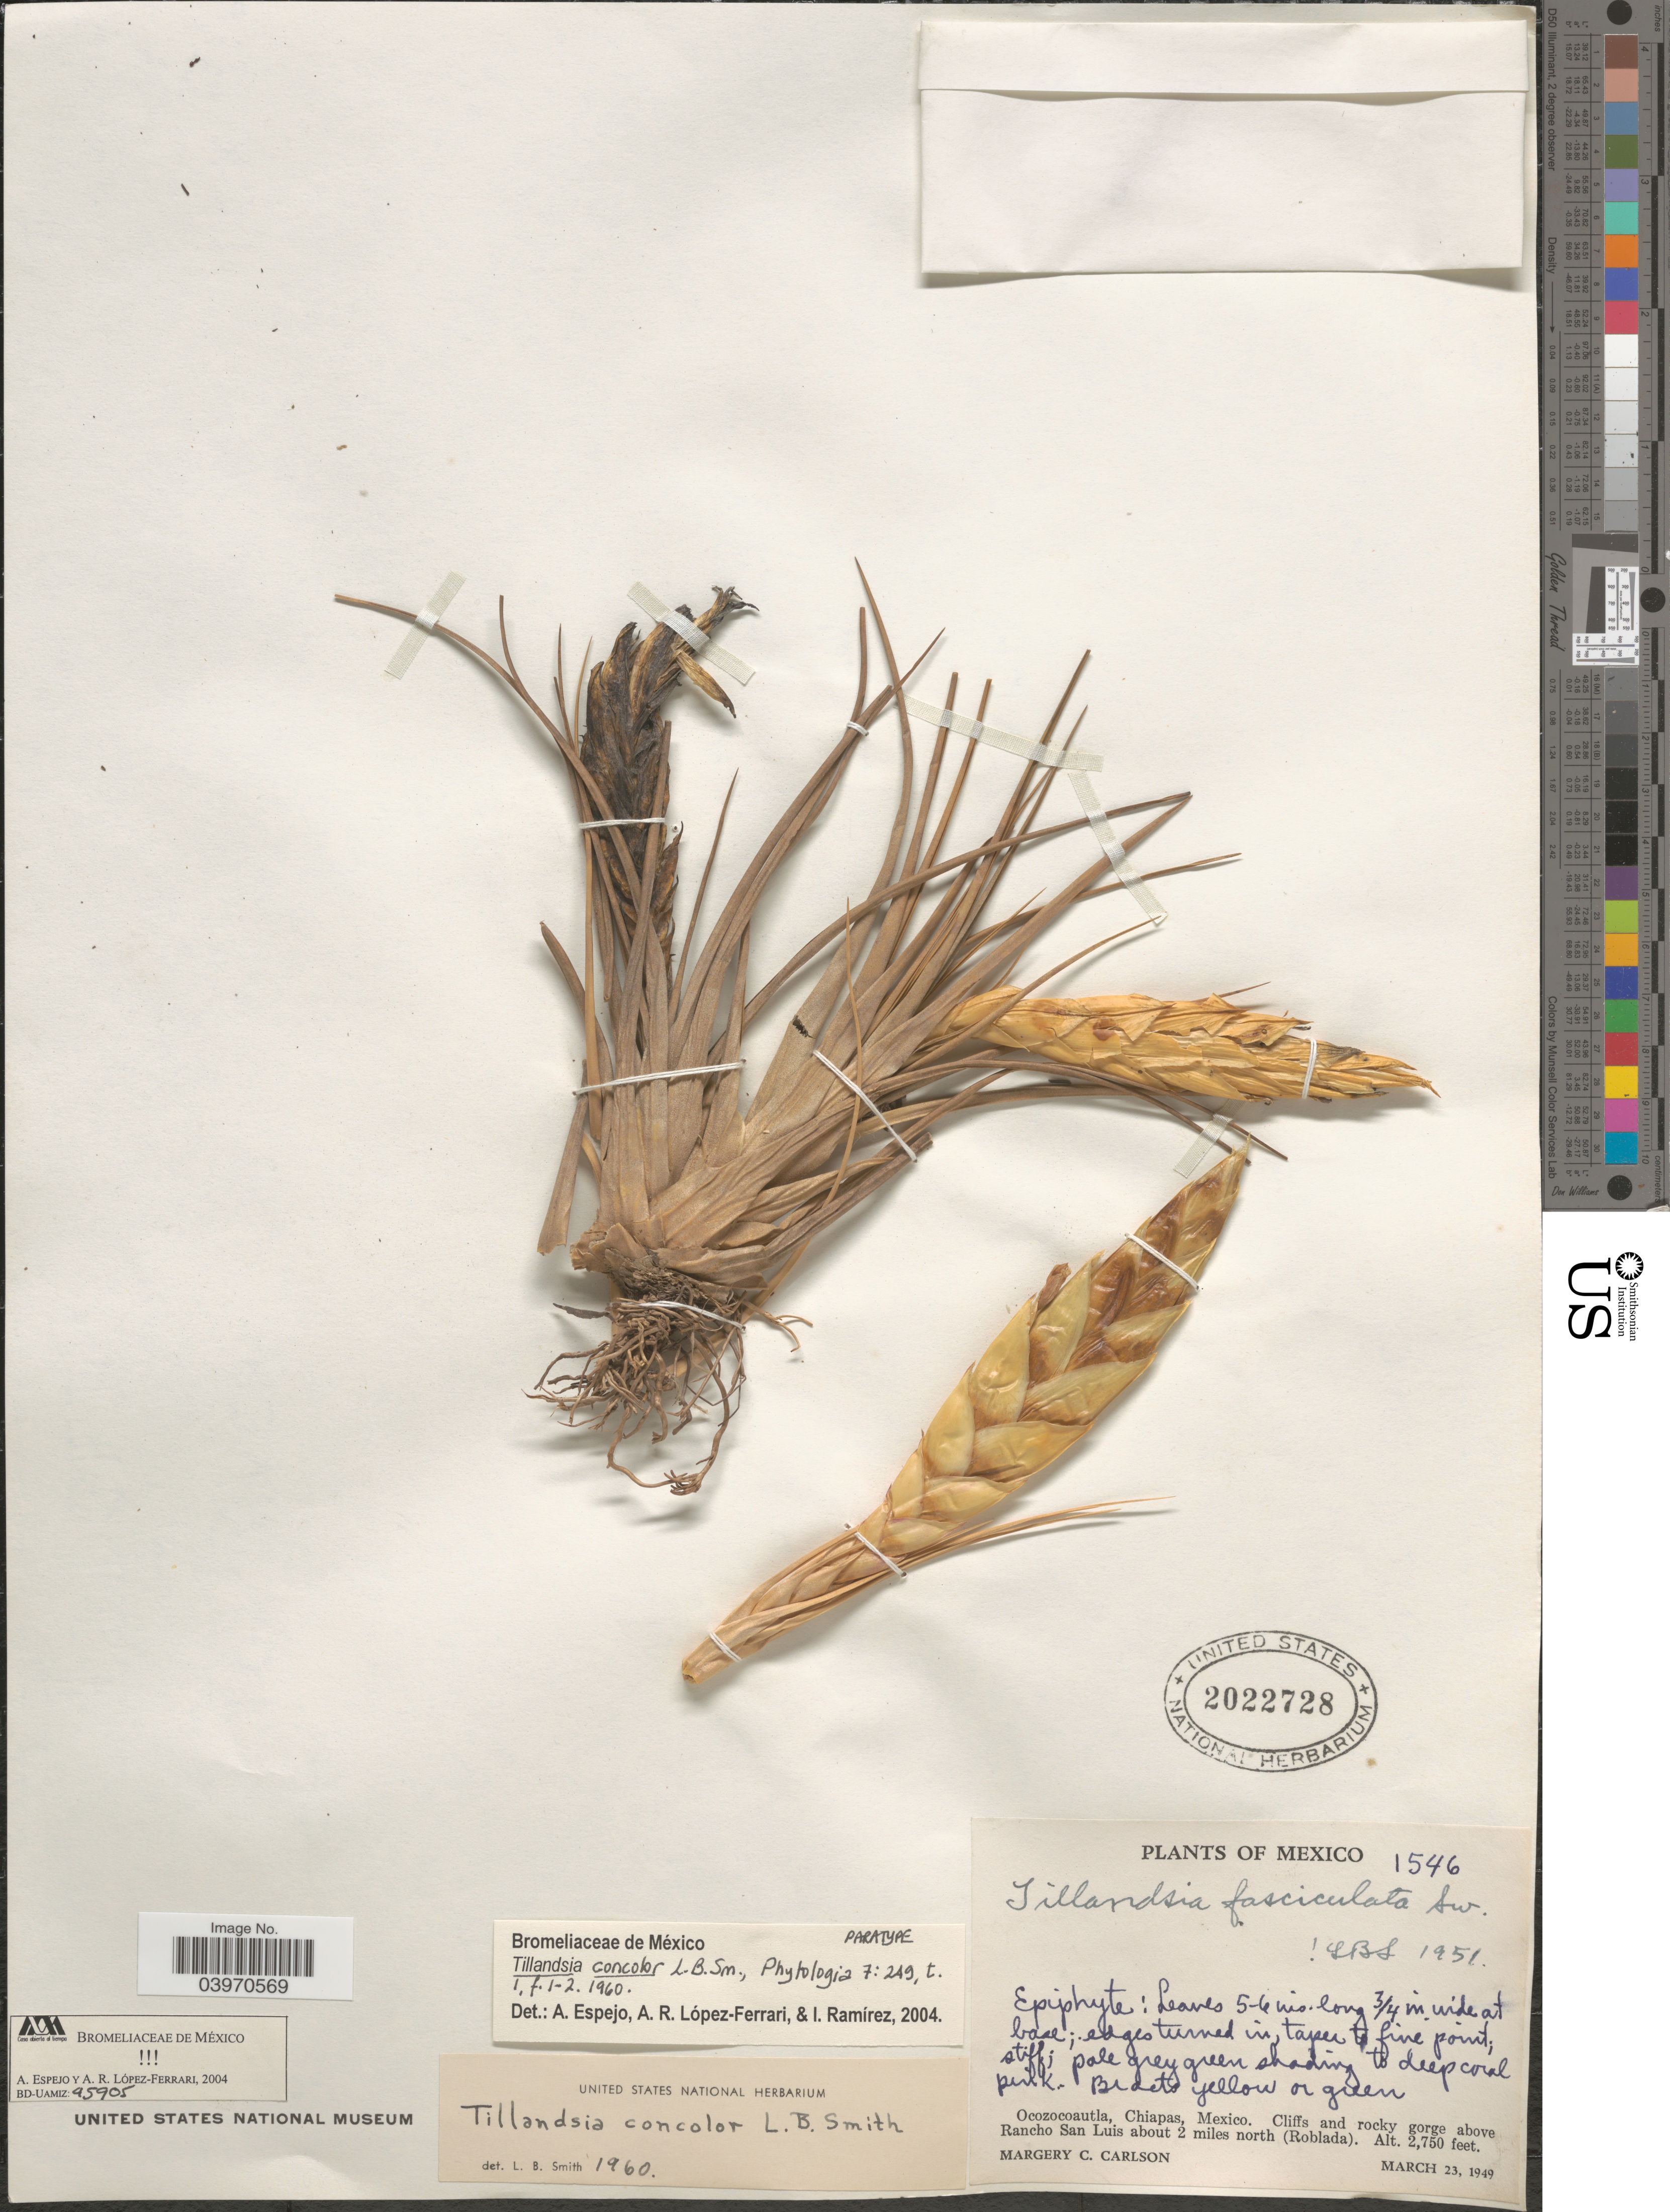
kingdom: Plantae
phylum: Tracheophyta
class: Liliopsida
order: Poales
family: Bromeliaceae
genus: Tillandsia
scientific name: Tillandsia concolor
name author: L.B. Sm.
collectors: M. C. Carlson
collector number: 1546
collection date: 1949-03-23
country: Mexico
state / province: Chiapas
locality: Ocozocoautla. Cliffs and rocky gorge above Rancho San Luis about 2 miles north (Roblada).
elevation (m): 838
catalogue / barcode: US 2022728